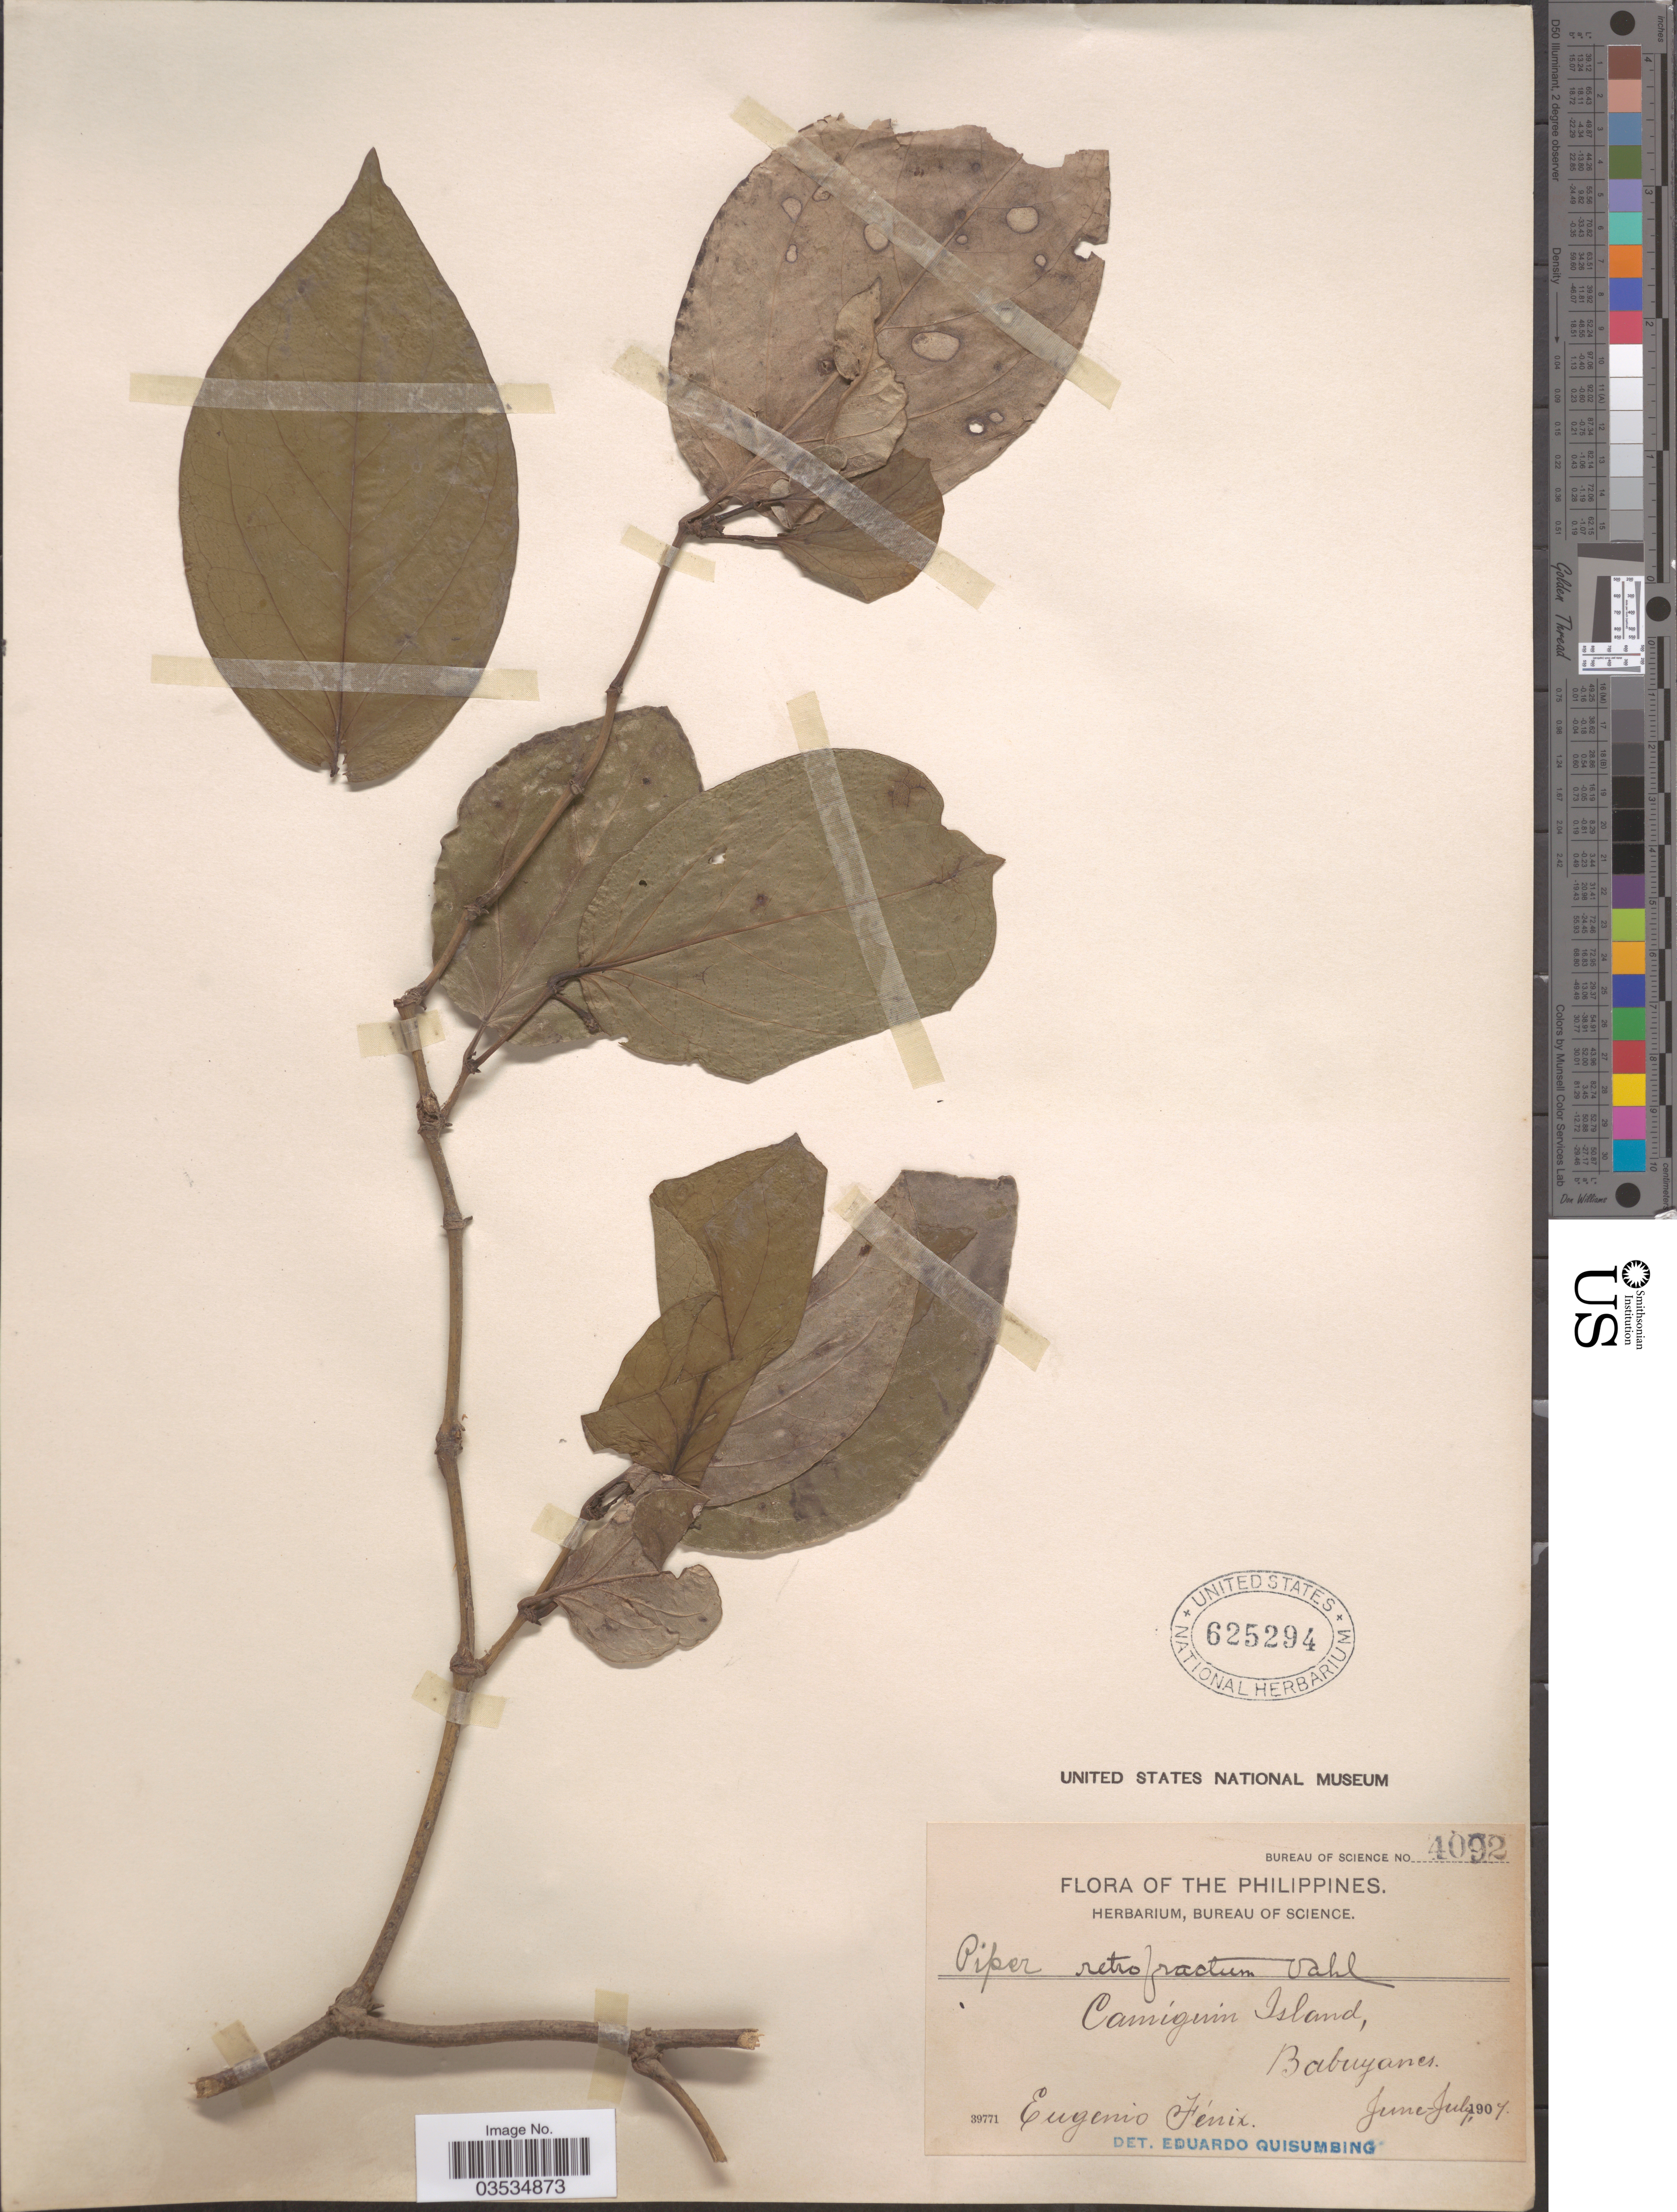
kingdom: Plantae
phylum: Tracheophyta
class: Magnoliopsida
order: Piperales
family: Piperaceae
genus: Piper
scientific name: Piper retrofractum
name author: Vahl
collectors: E. Fénix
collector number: Bureau of Science 4092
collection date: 1907-06/1907-07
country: Philippines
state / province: Northern Mindanao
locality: Camiguin Island, Babuyanes.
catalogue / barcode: US 625294